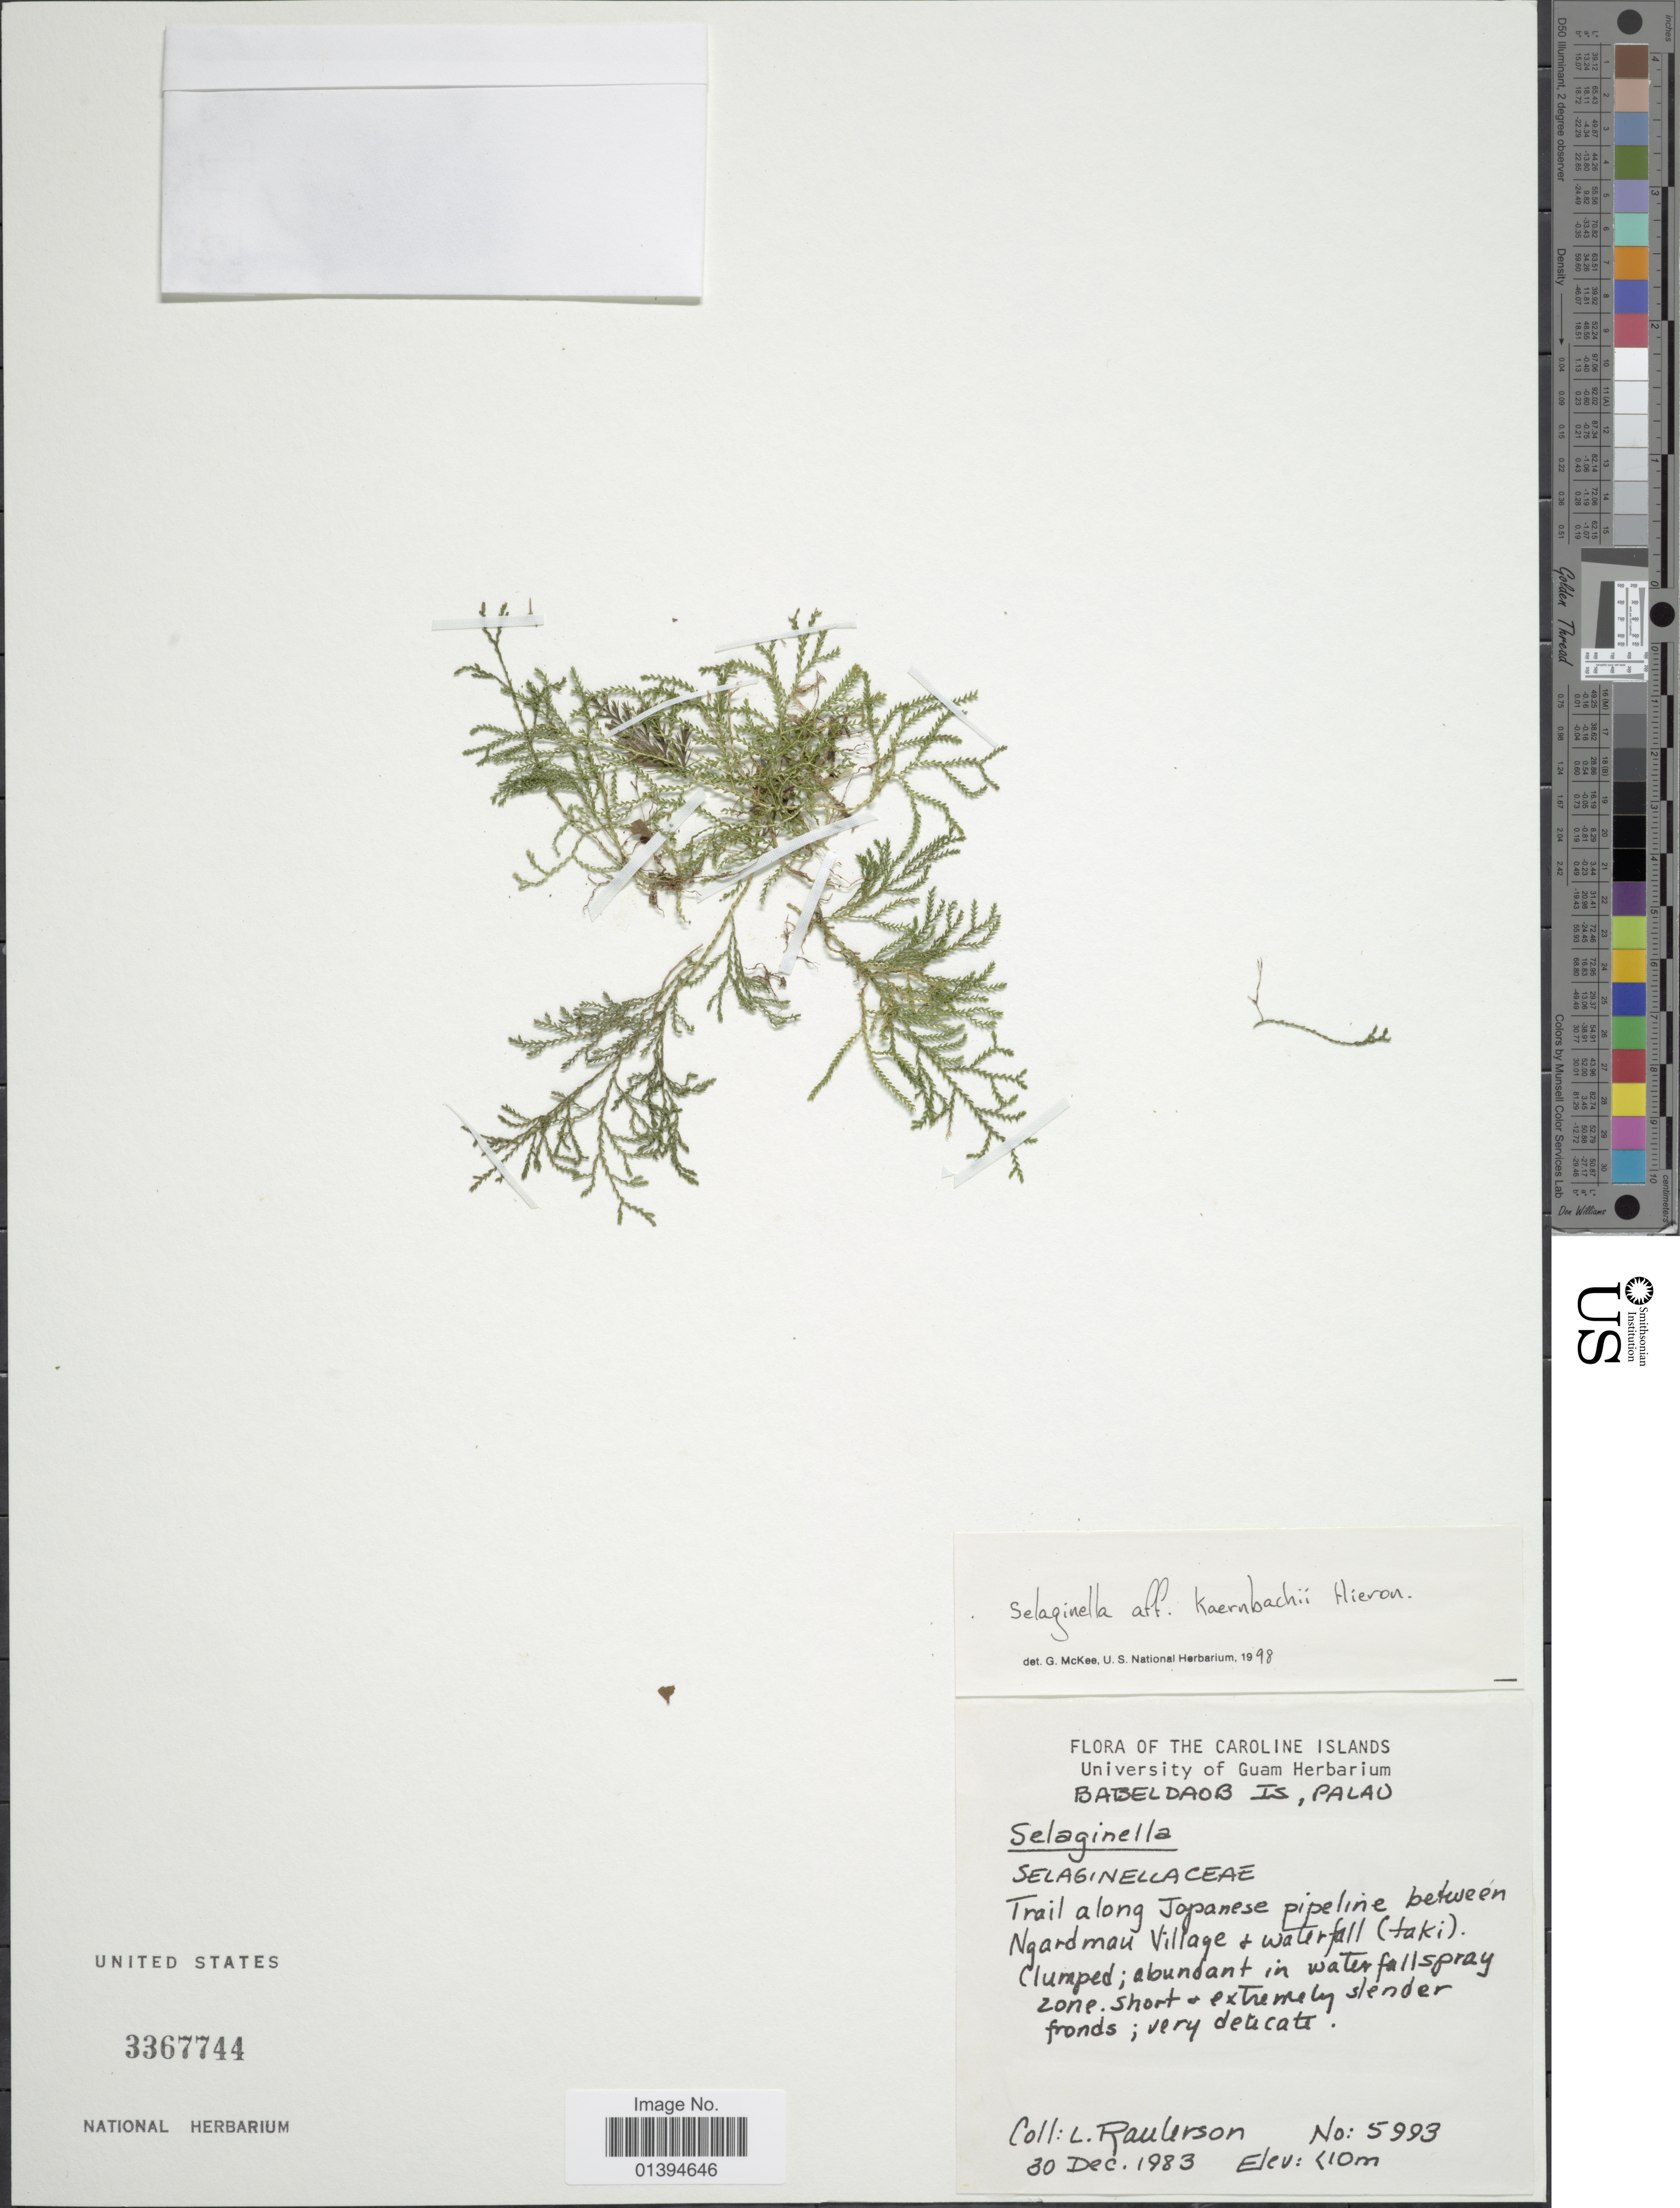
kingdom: Plantae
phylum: Tracheophyta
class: Lycopodiopsida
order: Selaginellales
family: Selaginellaceae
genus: Selaginella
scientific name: Selaginella kaernbachii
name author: Hieron.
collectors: L. Raulerson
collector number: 5993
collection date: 1983-12-30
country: Palau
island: Babeldaob [Babelthuap]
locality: Caroline Islands, Babeldaob Is, trail along Japanese pipeline between Ngardmau Village & waterfall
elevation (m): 10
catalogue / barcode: US 3367744